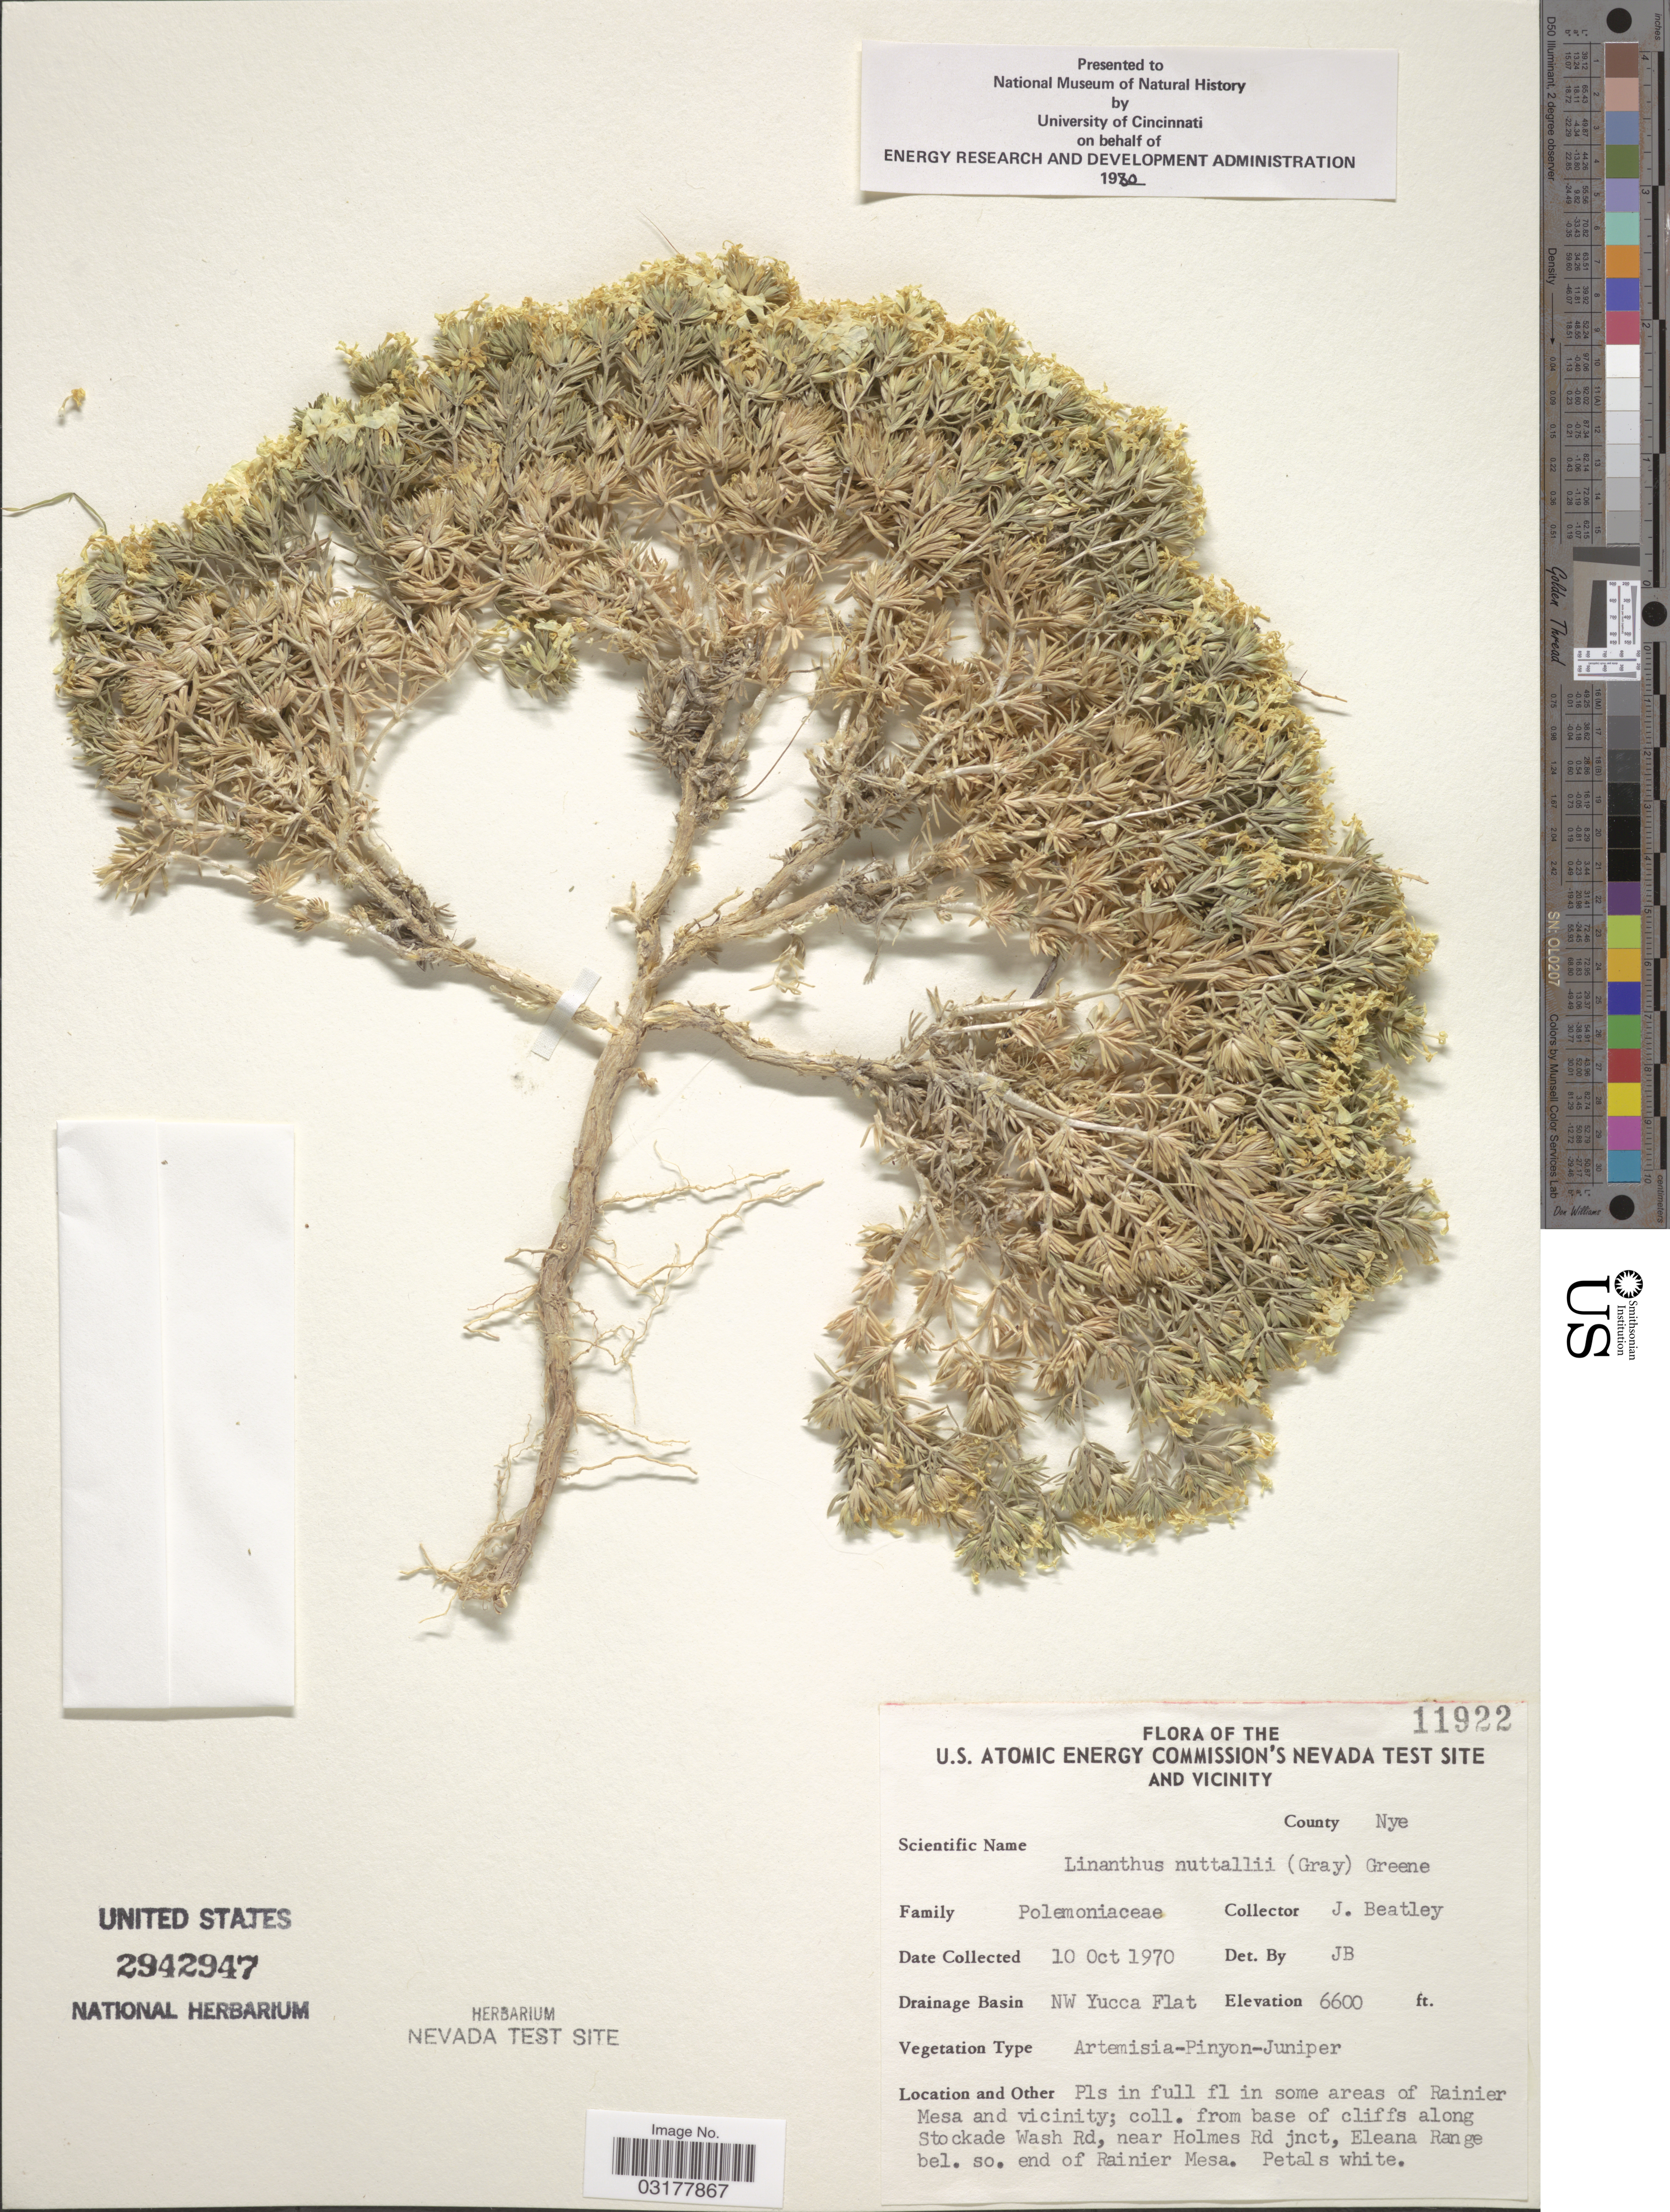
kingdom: Plantae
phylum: Tracheophyta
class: Magnoliopsida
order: Ericales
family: Polemoniaceae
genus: Leptosiphon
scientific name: Leptosiphon nuttallii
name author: (A. Gray) J.M. Porter & L.A. Johnson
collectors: J. C. Beatley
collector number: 11922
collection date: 1970-10-10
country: United States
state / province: Nevada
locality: U.S. Atomic Energy Commission's Nevada Test Site and Vicinity. County Nye. Drainage Basin NW Yucca Flat. In some areas of Rainier Mesa and vicinity. From base of cliffs along Stockade Wash Rd, near Holmes Rd jnct, Eleana Range bel. so. end of Rainier Mesa.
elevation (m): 2012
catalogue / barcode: US 2942947